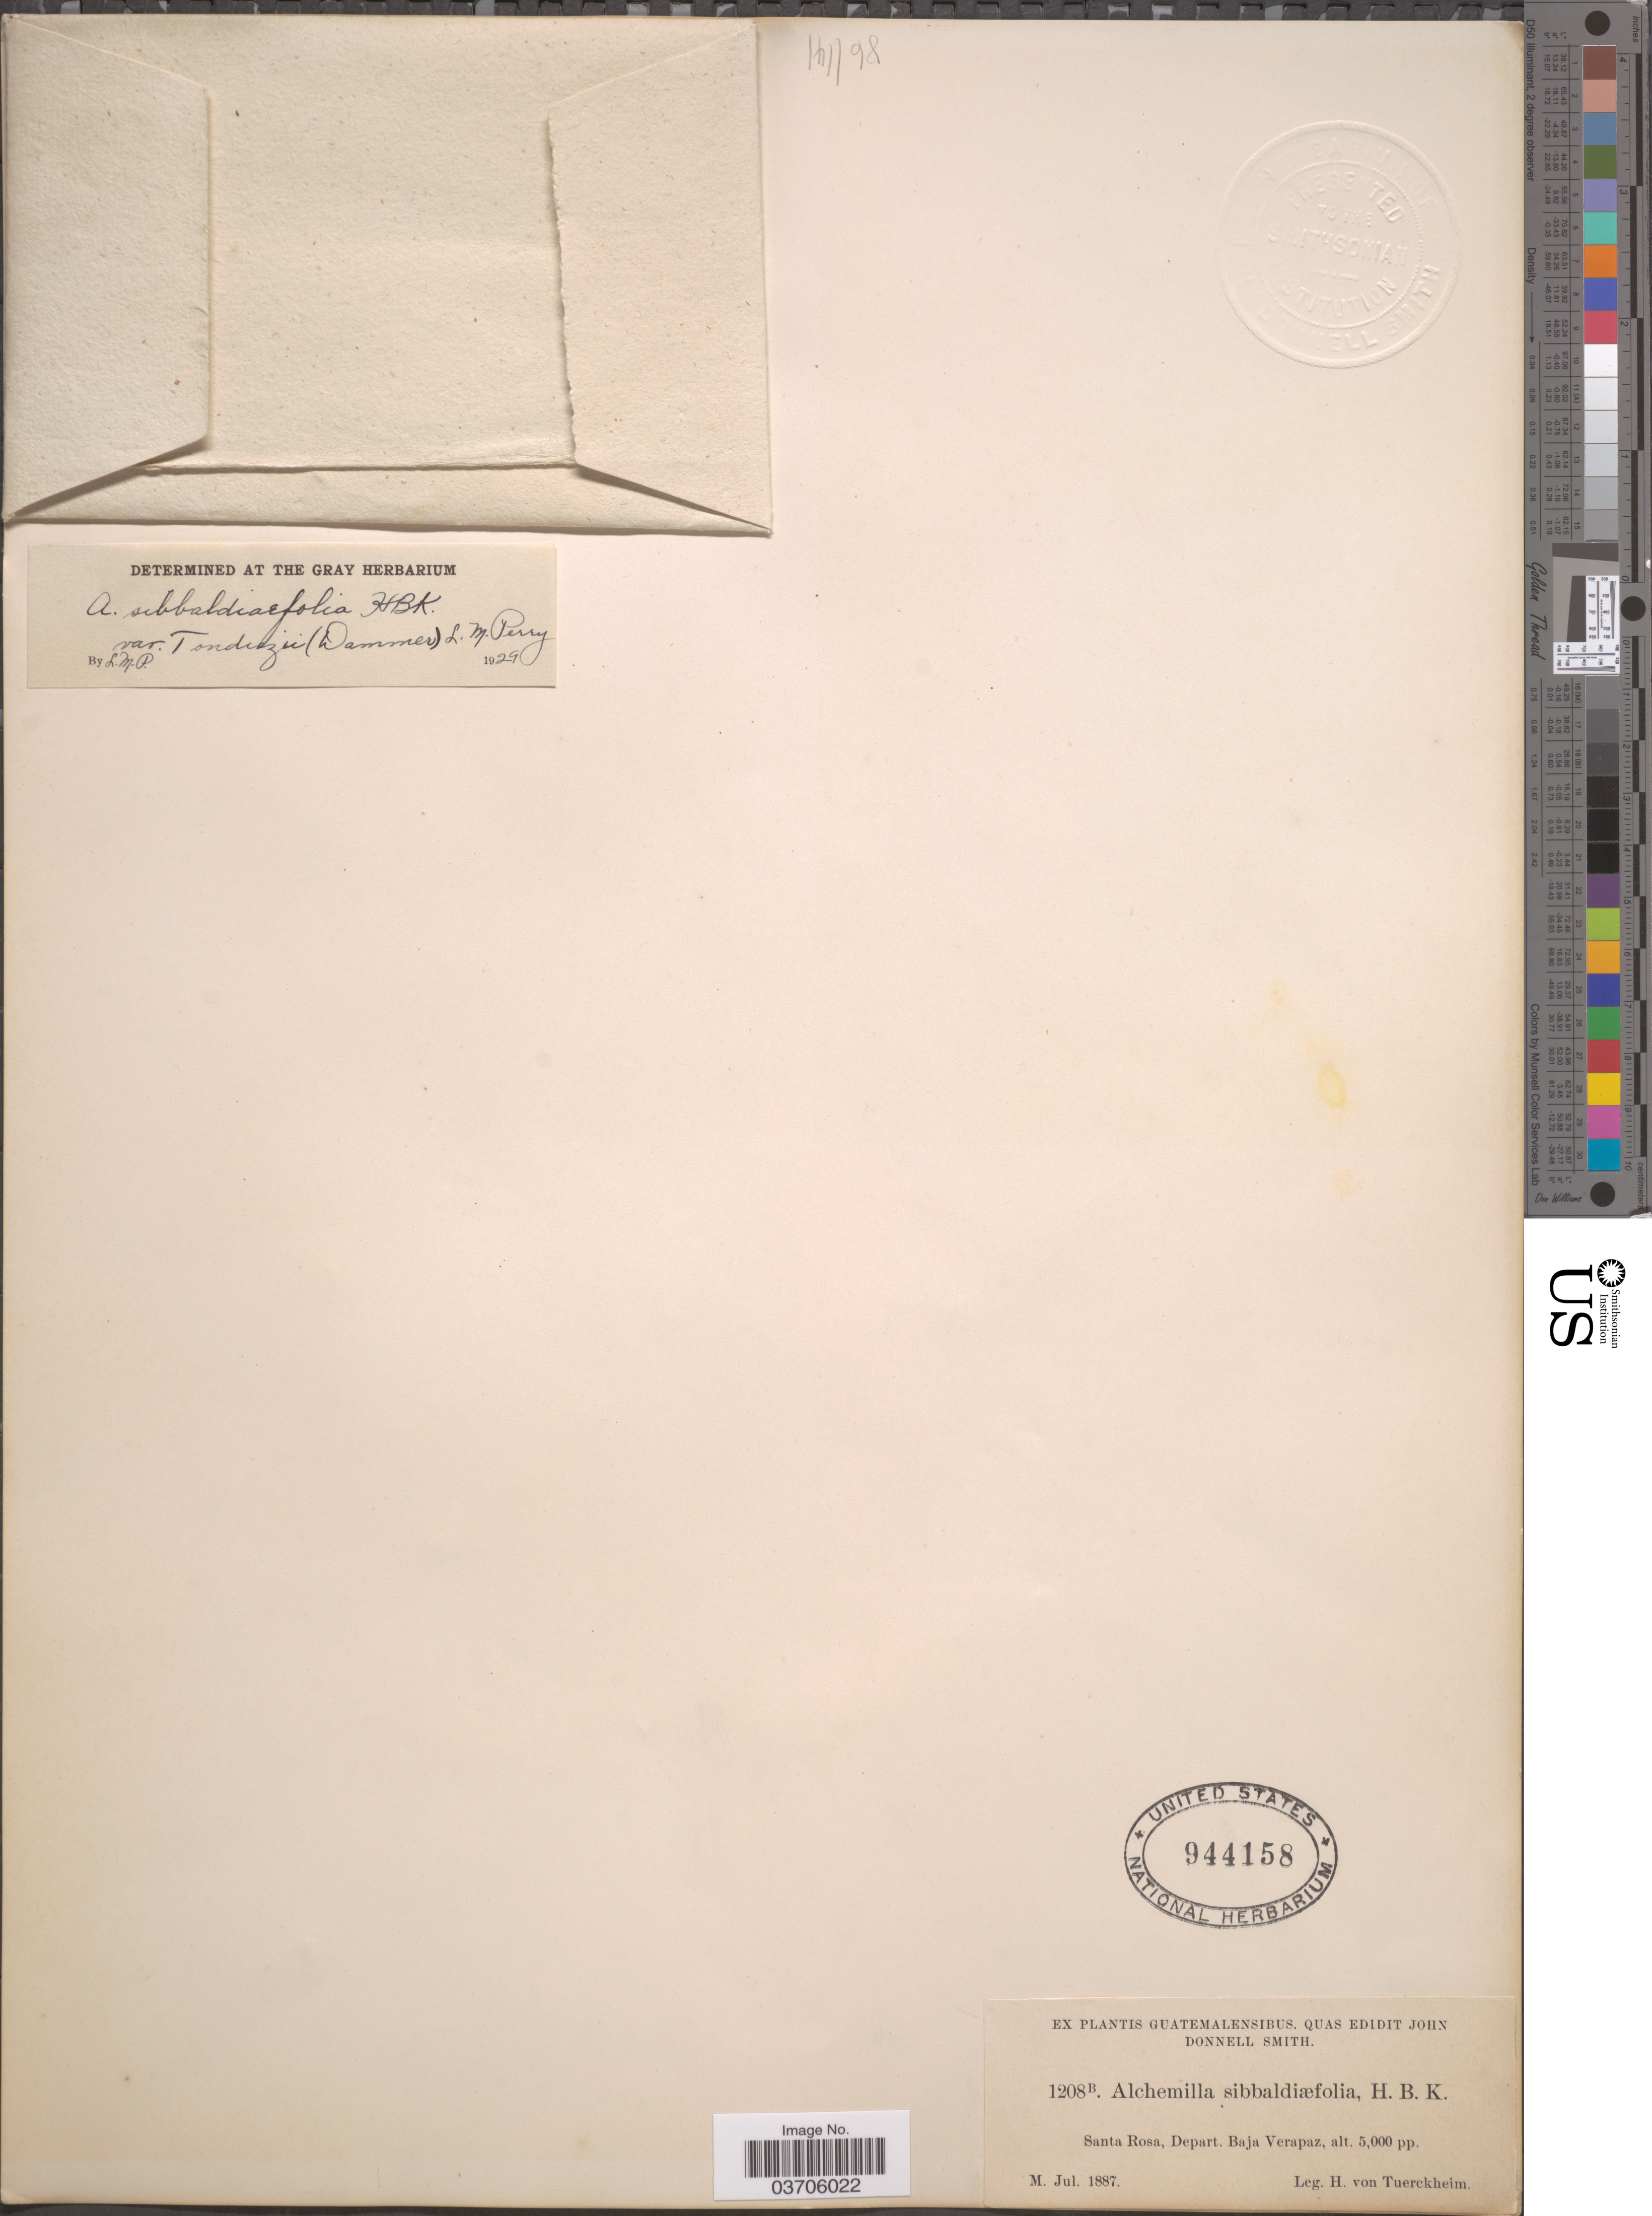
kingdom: Plantae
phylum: Tracheophyta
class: Magnoliopsida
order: Rosales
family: Rosaceae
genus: Lachemilla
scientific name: Lachemilla sibbaldiifolia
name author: (Kunth) Rydb.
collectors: H. von Tuerckheim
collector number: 1208B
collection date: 1887-07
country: Guatemala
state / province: Baja Verapaz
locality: Santa Rosa, Depart. Baja Verapaz.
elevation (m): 1524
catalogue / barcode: US 944158